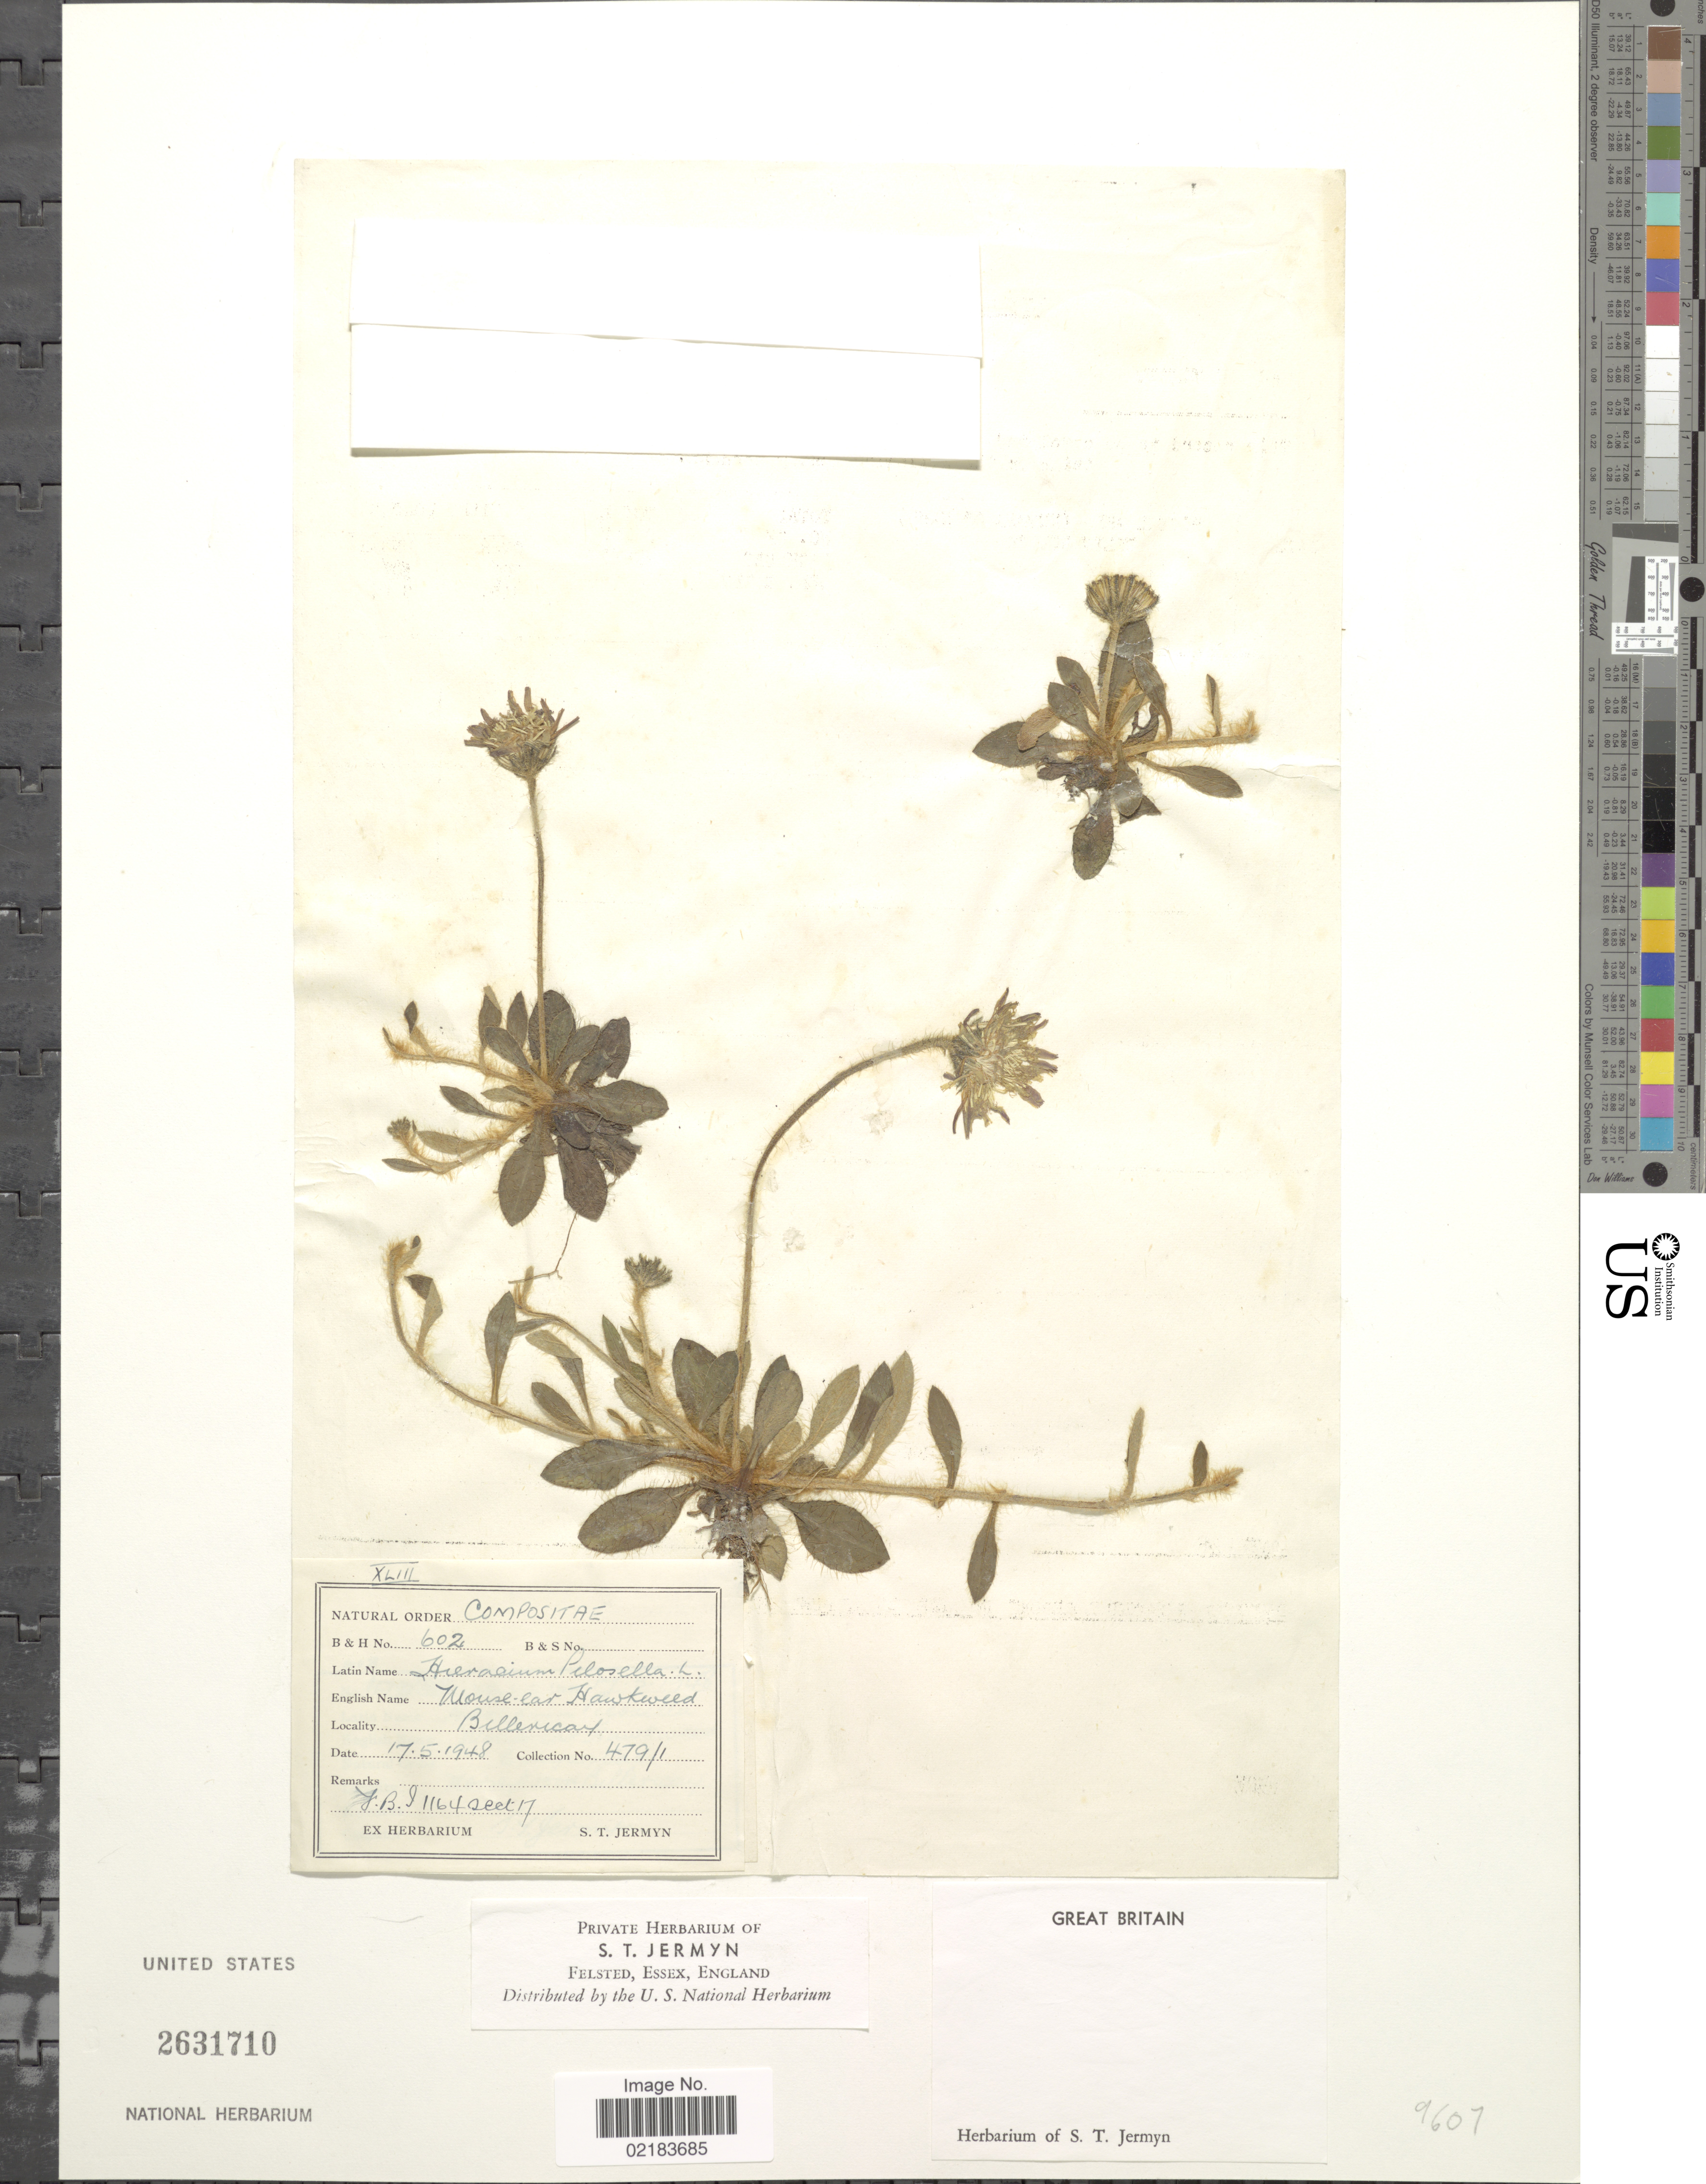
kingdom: Plantae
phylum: Tracheophyta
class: Magnoliopsida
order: Asterales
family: Asteraceae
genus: Pilosella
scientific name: Pilosella officinarum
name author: Vaill.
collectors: S. Jermyn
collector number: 479/1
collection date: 1948-05-17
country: United Kingdom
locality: Great Britain. Mouse-ear Hawkweed. Billericay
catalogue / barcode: US 2631710